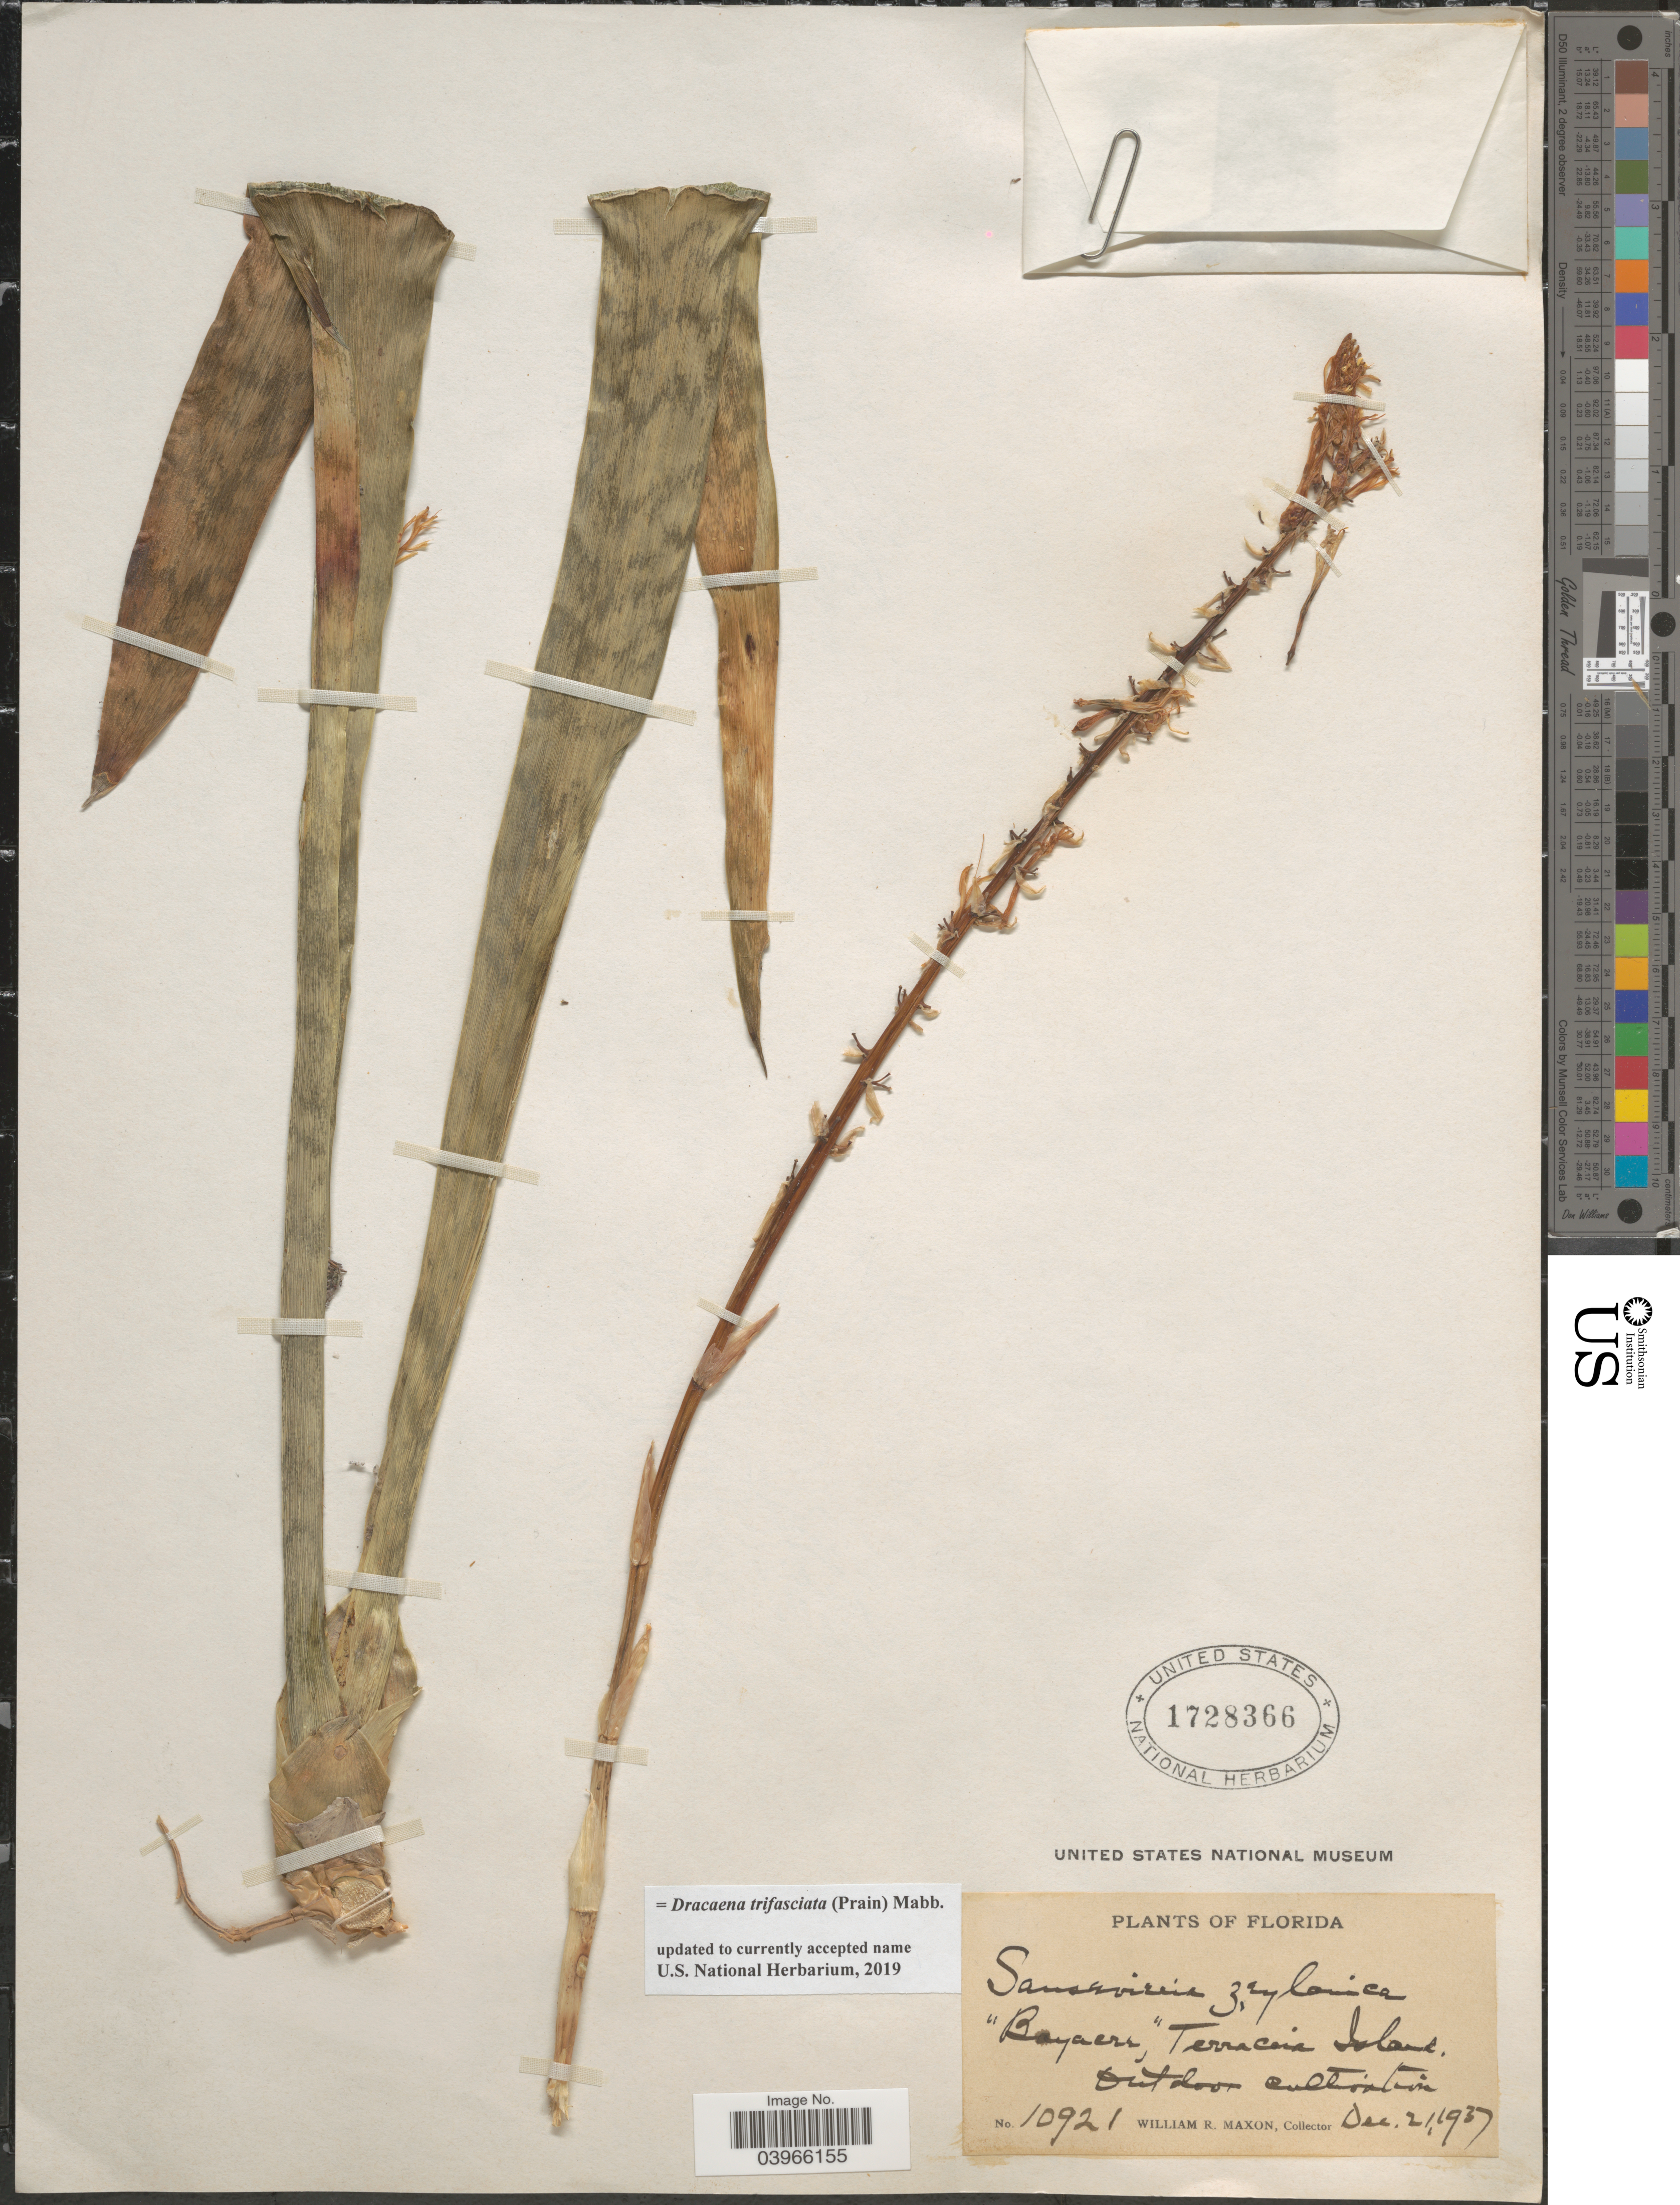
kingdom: Plantae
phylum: Tracheophyta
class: Liliopsida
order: Asparagales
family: Asparagaceae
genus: Dracaena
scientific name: Dracaena trifasciata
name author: (Prain) Mabb.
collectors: W. R. Maxon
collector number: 10921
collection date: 1937-12-21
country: United States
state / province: Florida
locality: Bay acre,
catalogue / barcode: US 1728366